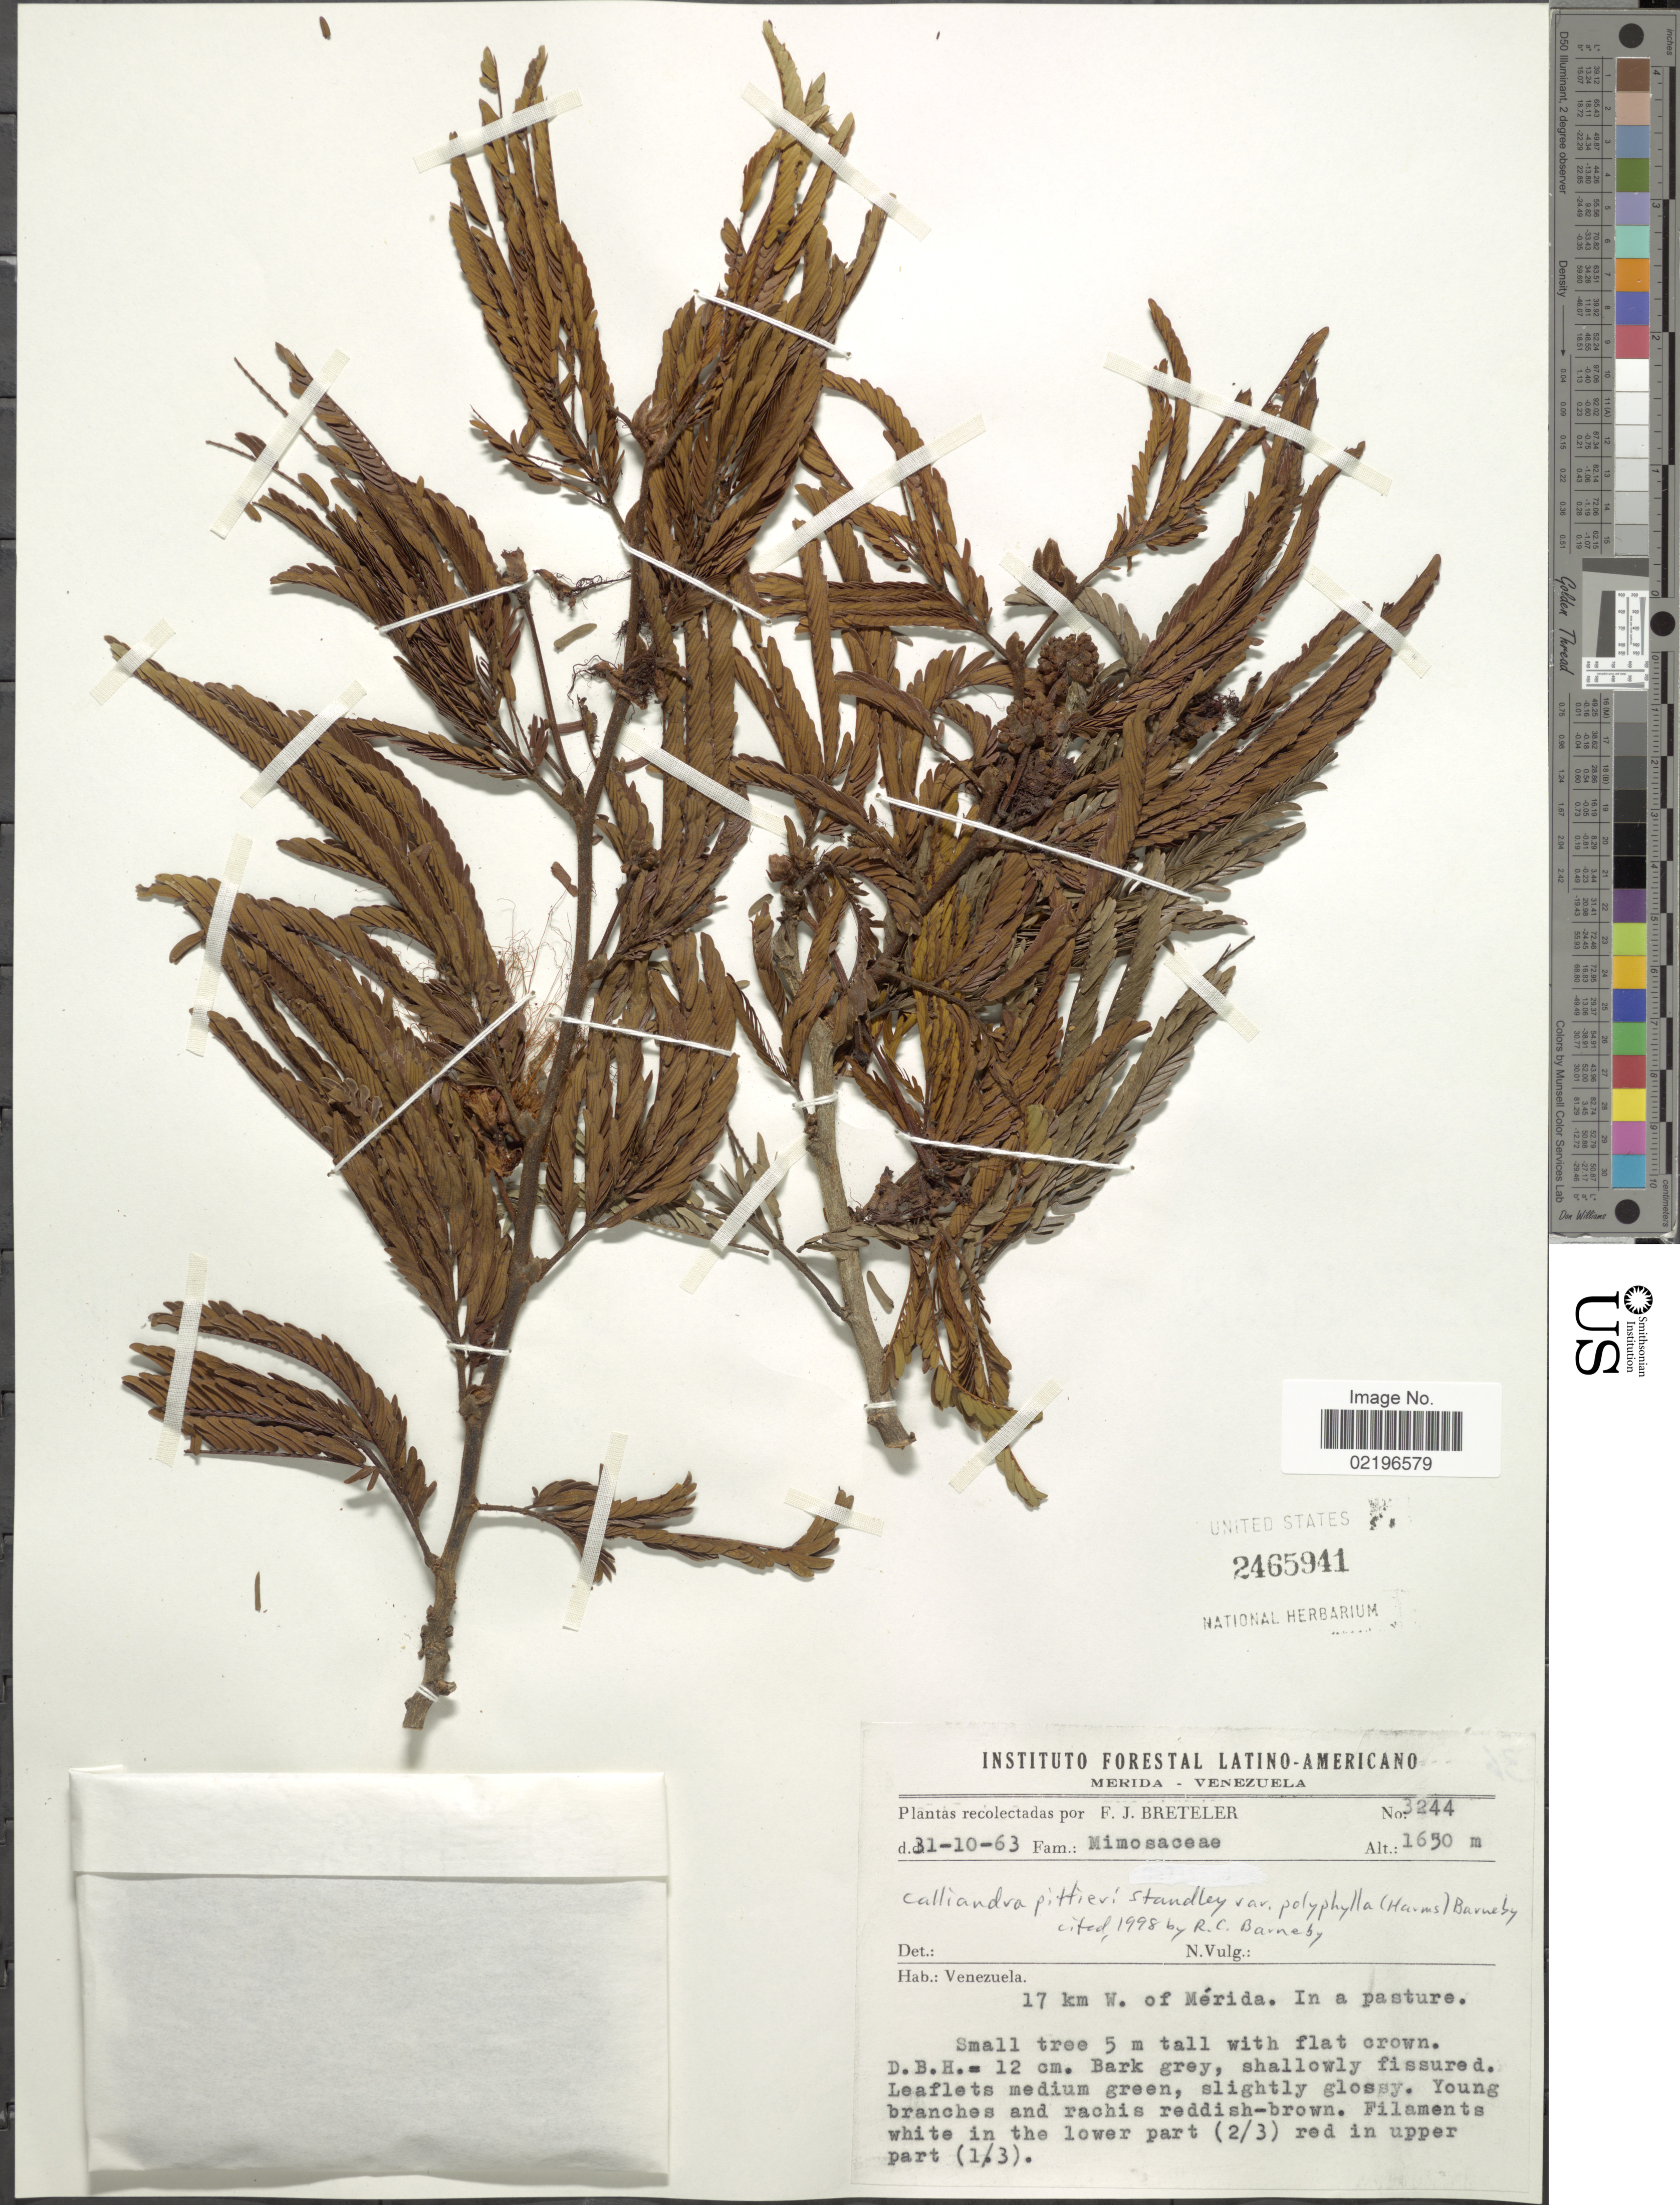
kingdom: Plantae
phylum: Tracheophyta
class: Magnoliopsida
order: Fabales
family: Fabaceae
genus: Calliandra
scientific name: Calliandra pittieri var. polyphylla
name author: (Harms) Barneby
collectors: F. J. Breteler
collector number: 3244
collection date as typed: Transcribed d/m/y: 31/10/63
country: Venezuela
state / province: Mérida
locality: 17 km W. of Merida. In a pasture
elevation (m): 1650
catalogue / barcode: US 2465941